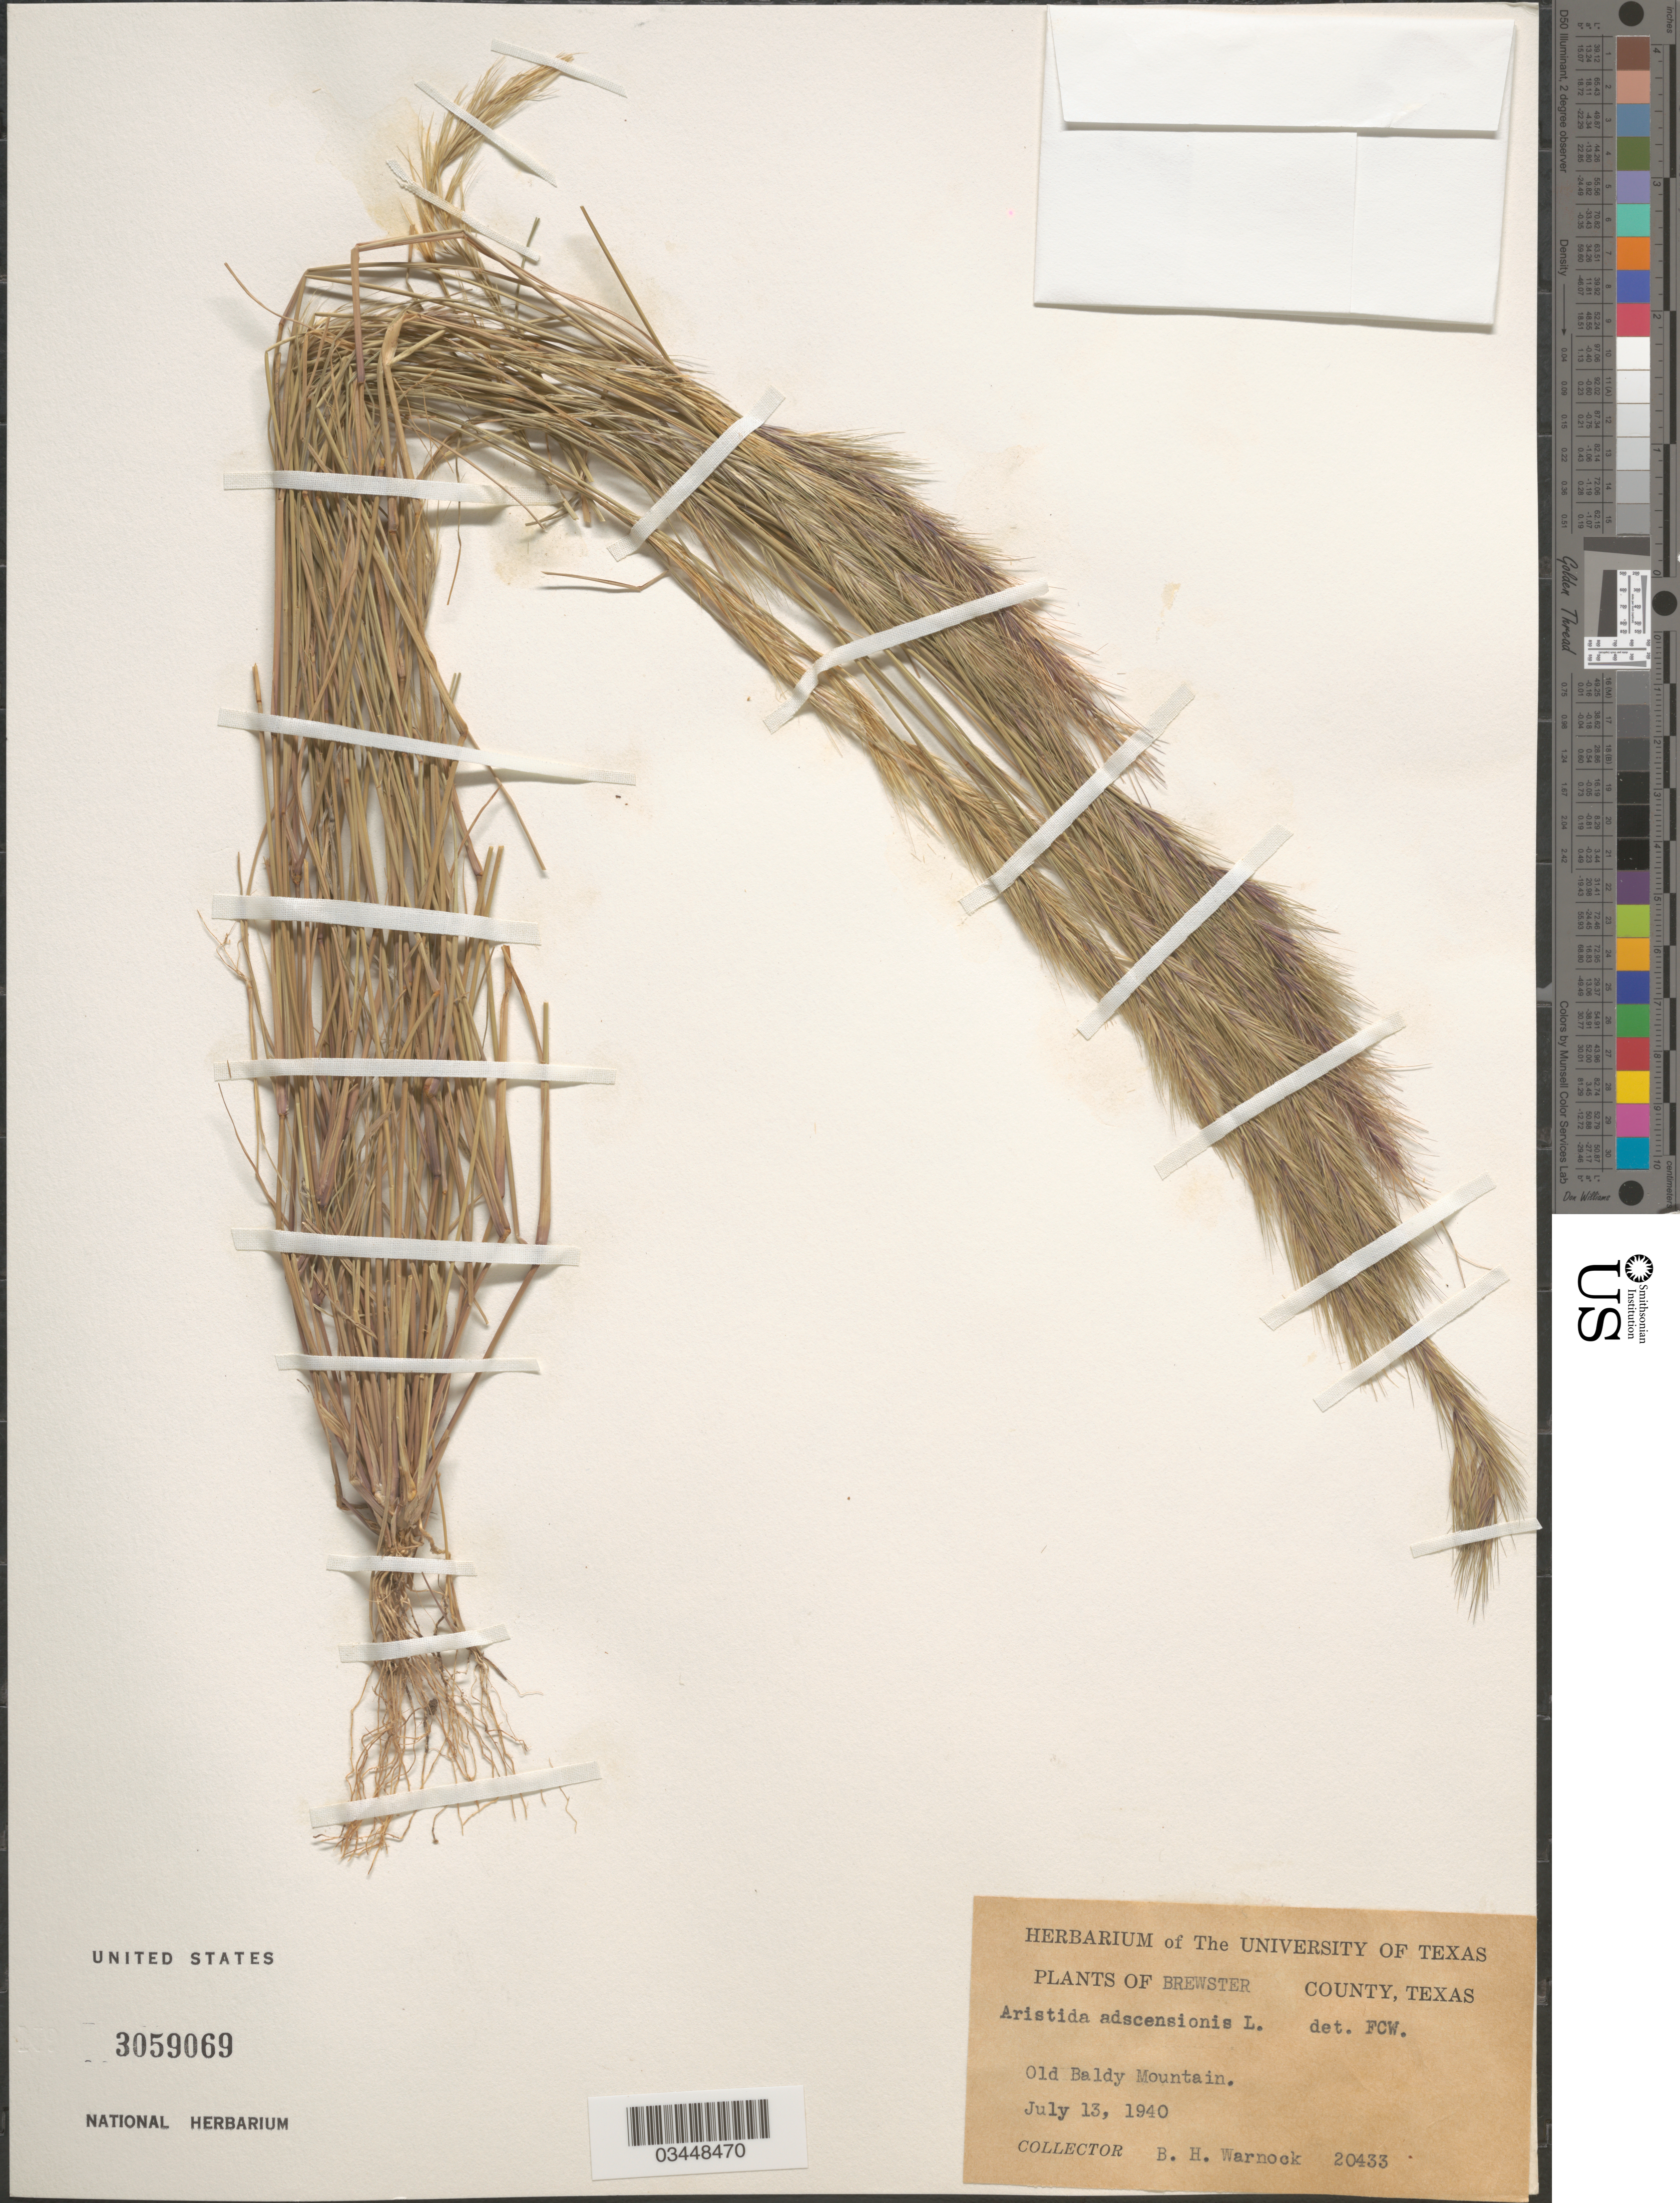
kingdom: Plantae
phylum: Tracheophyta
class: Liliopsida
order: Poales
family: Poaceae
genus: Aristida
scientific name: Aristida adscensionis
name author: L.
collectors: B. H. Warnock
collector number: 20433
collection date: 1940-07-13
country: United States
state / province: Texas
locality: Brewster County. Old Baldy Mountain.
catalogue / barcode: US 3059069